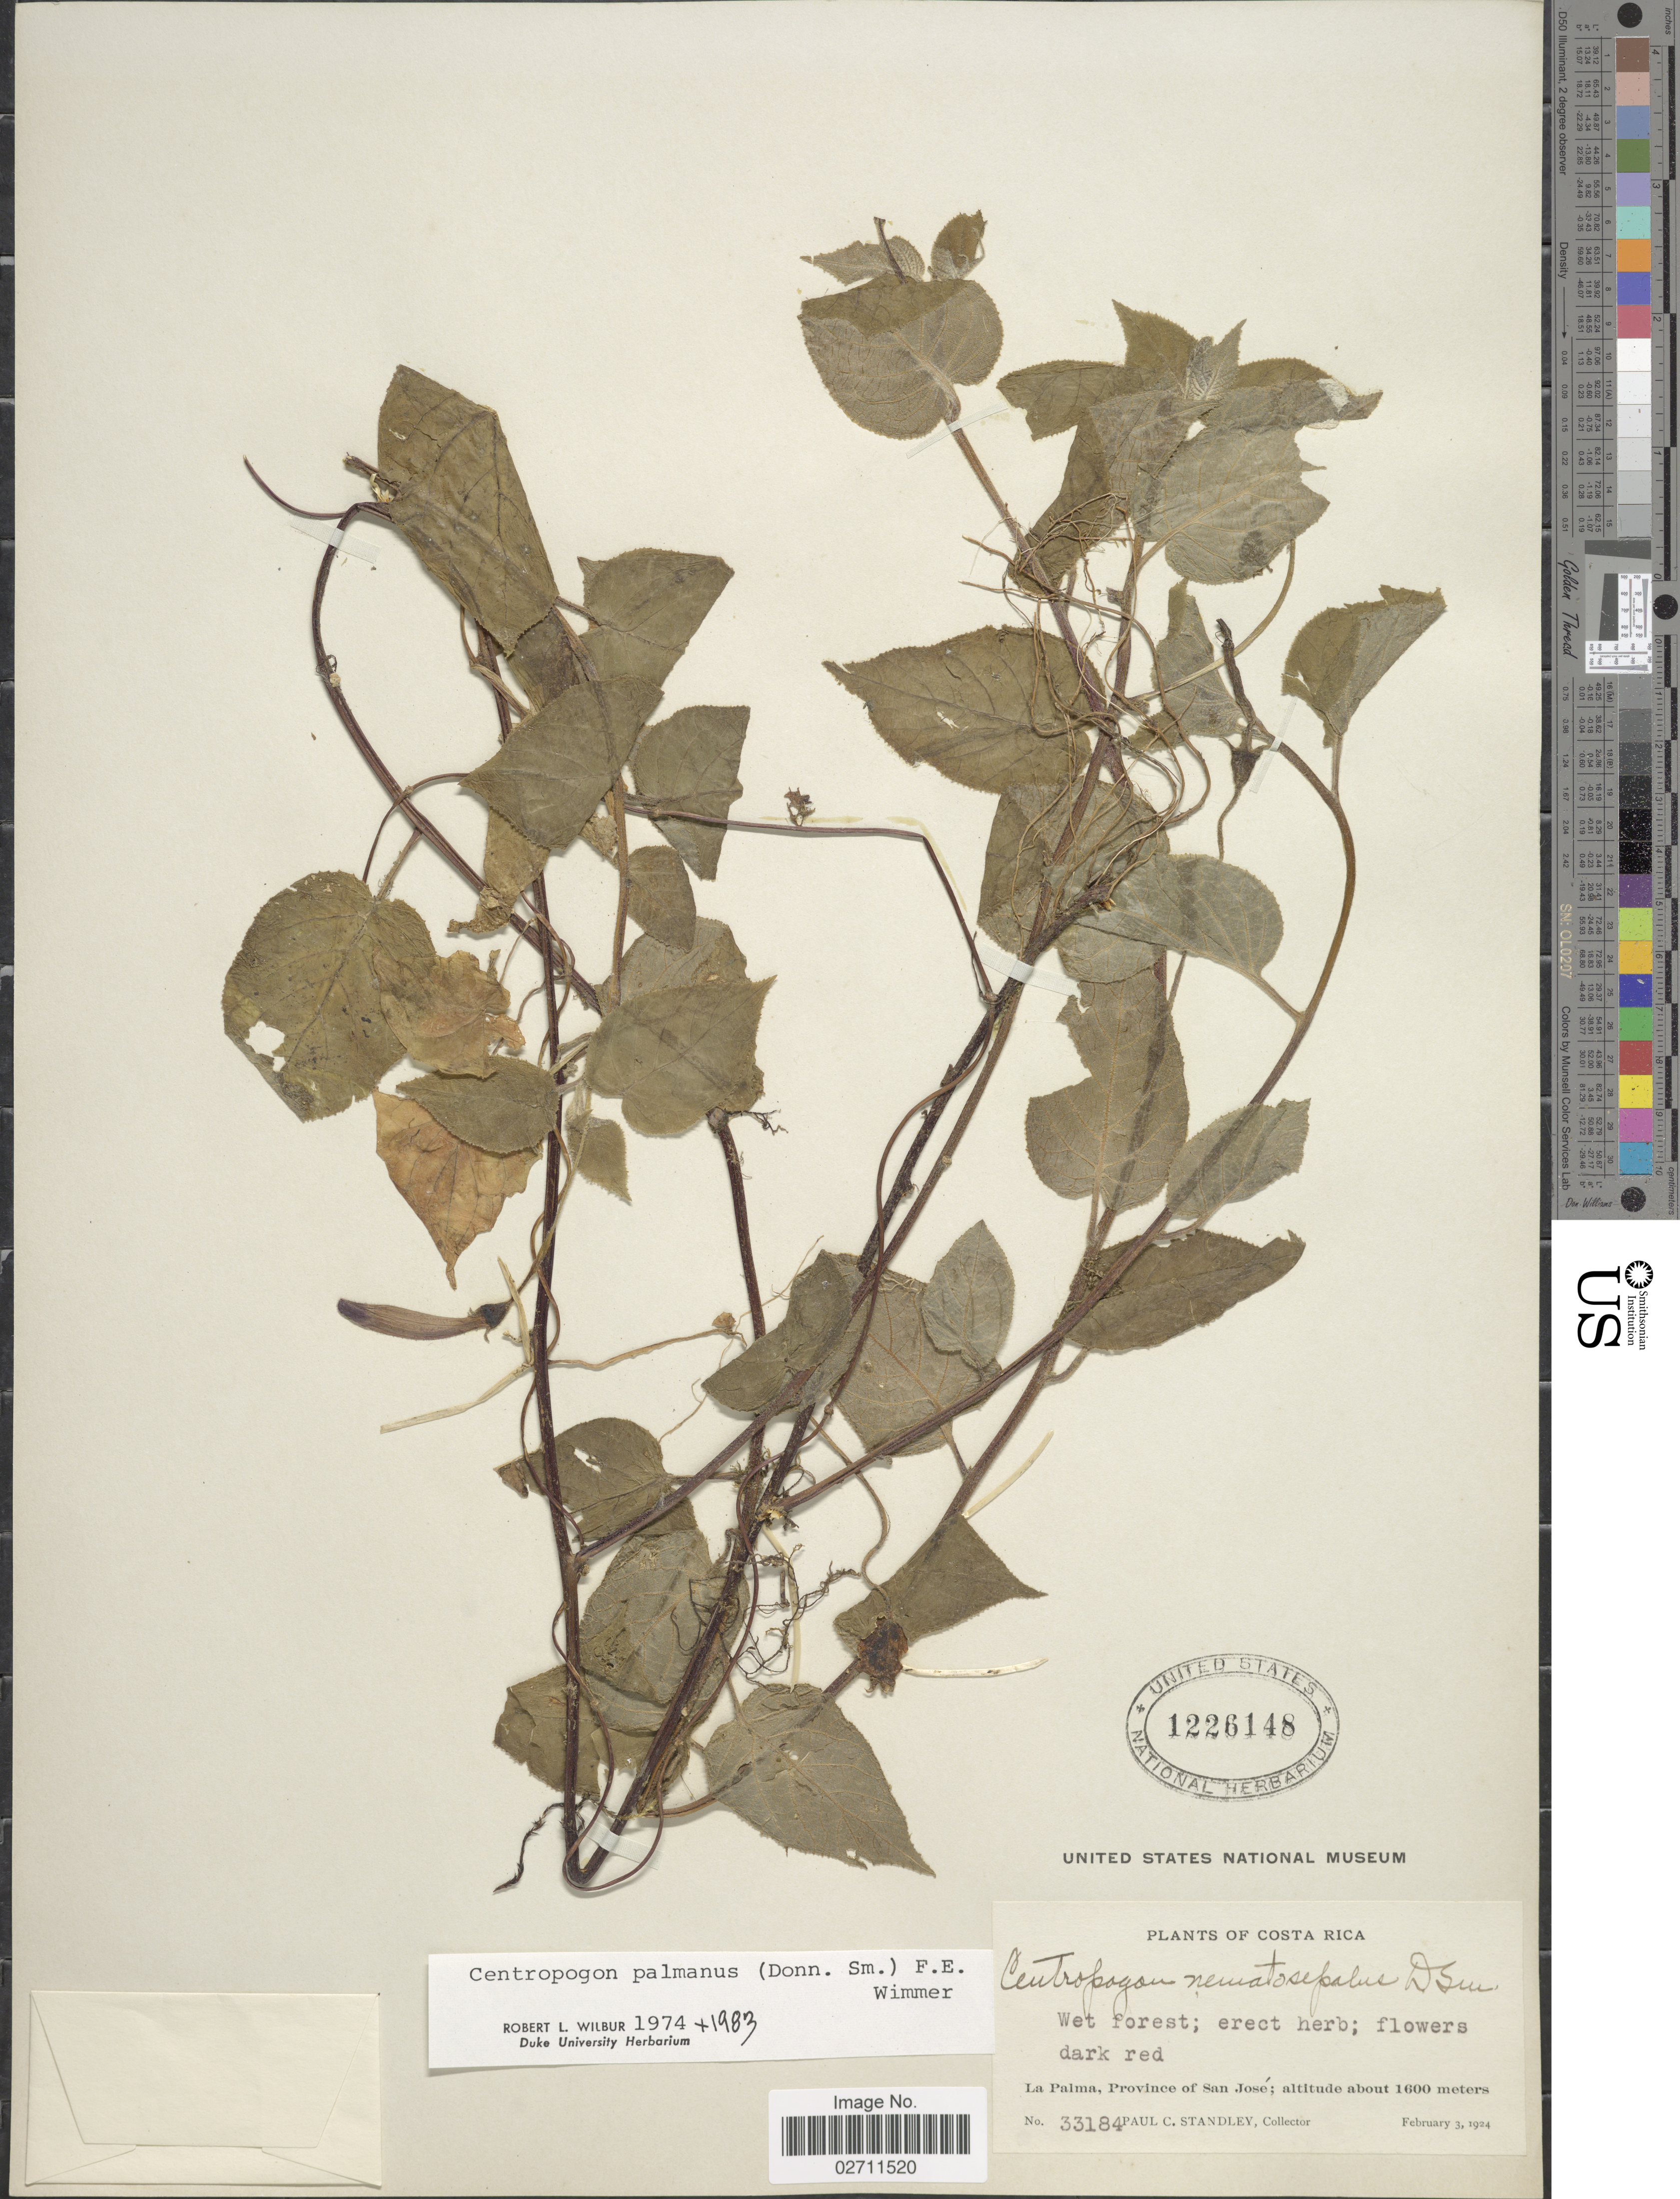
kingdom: Plantae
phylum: Tracheophyta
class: Magnoliopsida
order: Asterales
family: Campanulaceae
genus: Centropogon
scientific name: Centropogon palmanus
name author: (Donn. Sm.) E. Wimm.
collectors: P. C. Standley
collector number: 33184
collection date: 1924-02-03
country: Costa Rica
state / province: San José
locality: La Palma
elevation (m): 1600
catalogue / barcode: US 1226148